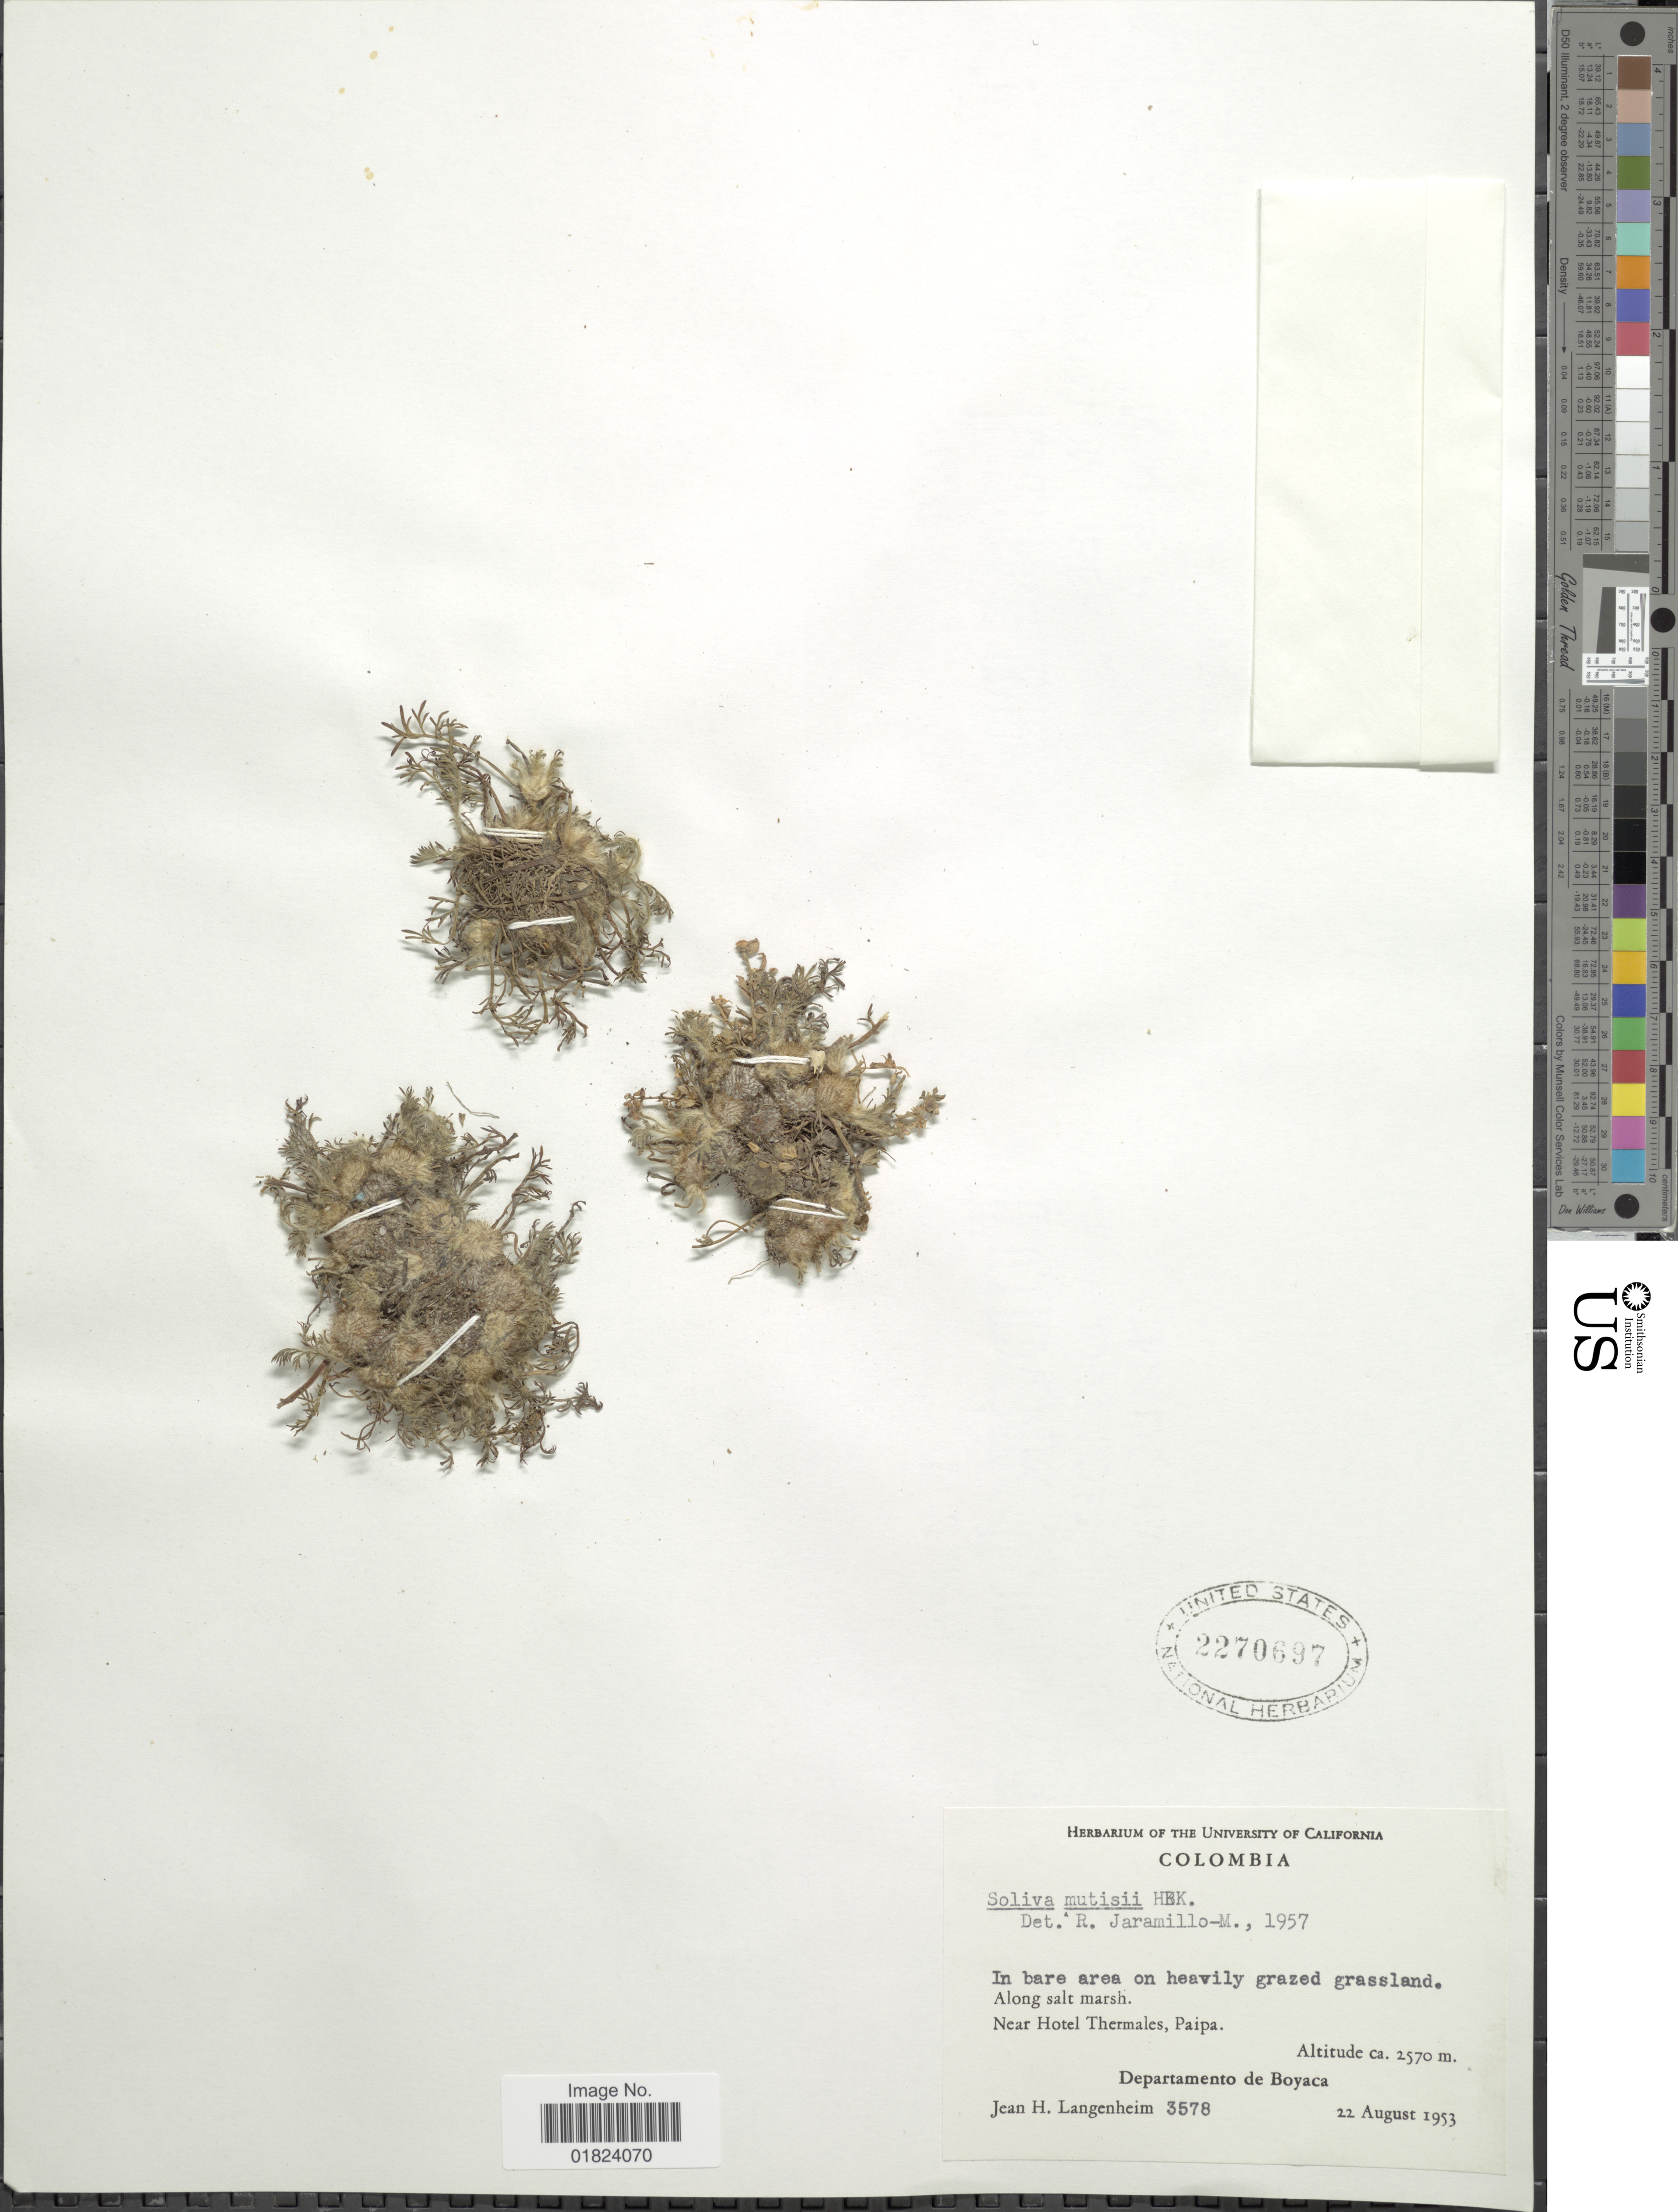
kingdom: Plantae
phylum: Tracheophyta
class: Magnoliopsida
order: Asterales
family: Asteraceae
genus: Soliva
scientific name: Soliva mutisii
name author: Kunth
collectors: J. H. Langenheim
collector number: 3578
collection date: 1953-08-22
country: Colombia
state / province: Boyacá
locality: In bare area on heavily grazed grassland, along salt marsh, near Hotel Thermales, Paipa.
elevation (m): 2570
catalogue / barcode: US 2270697